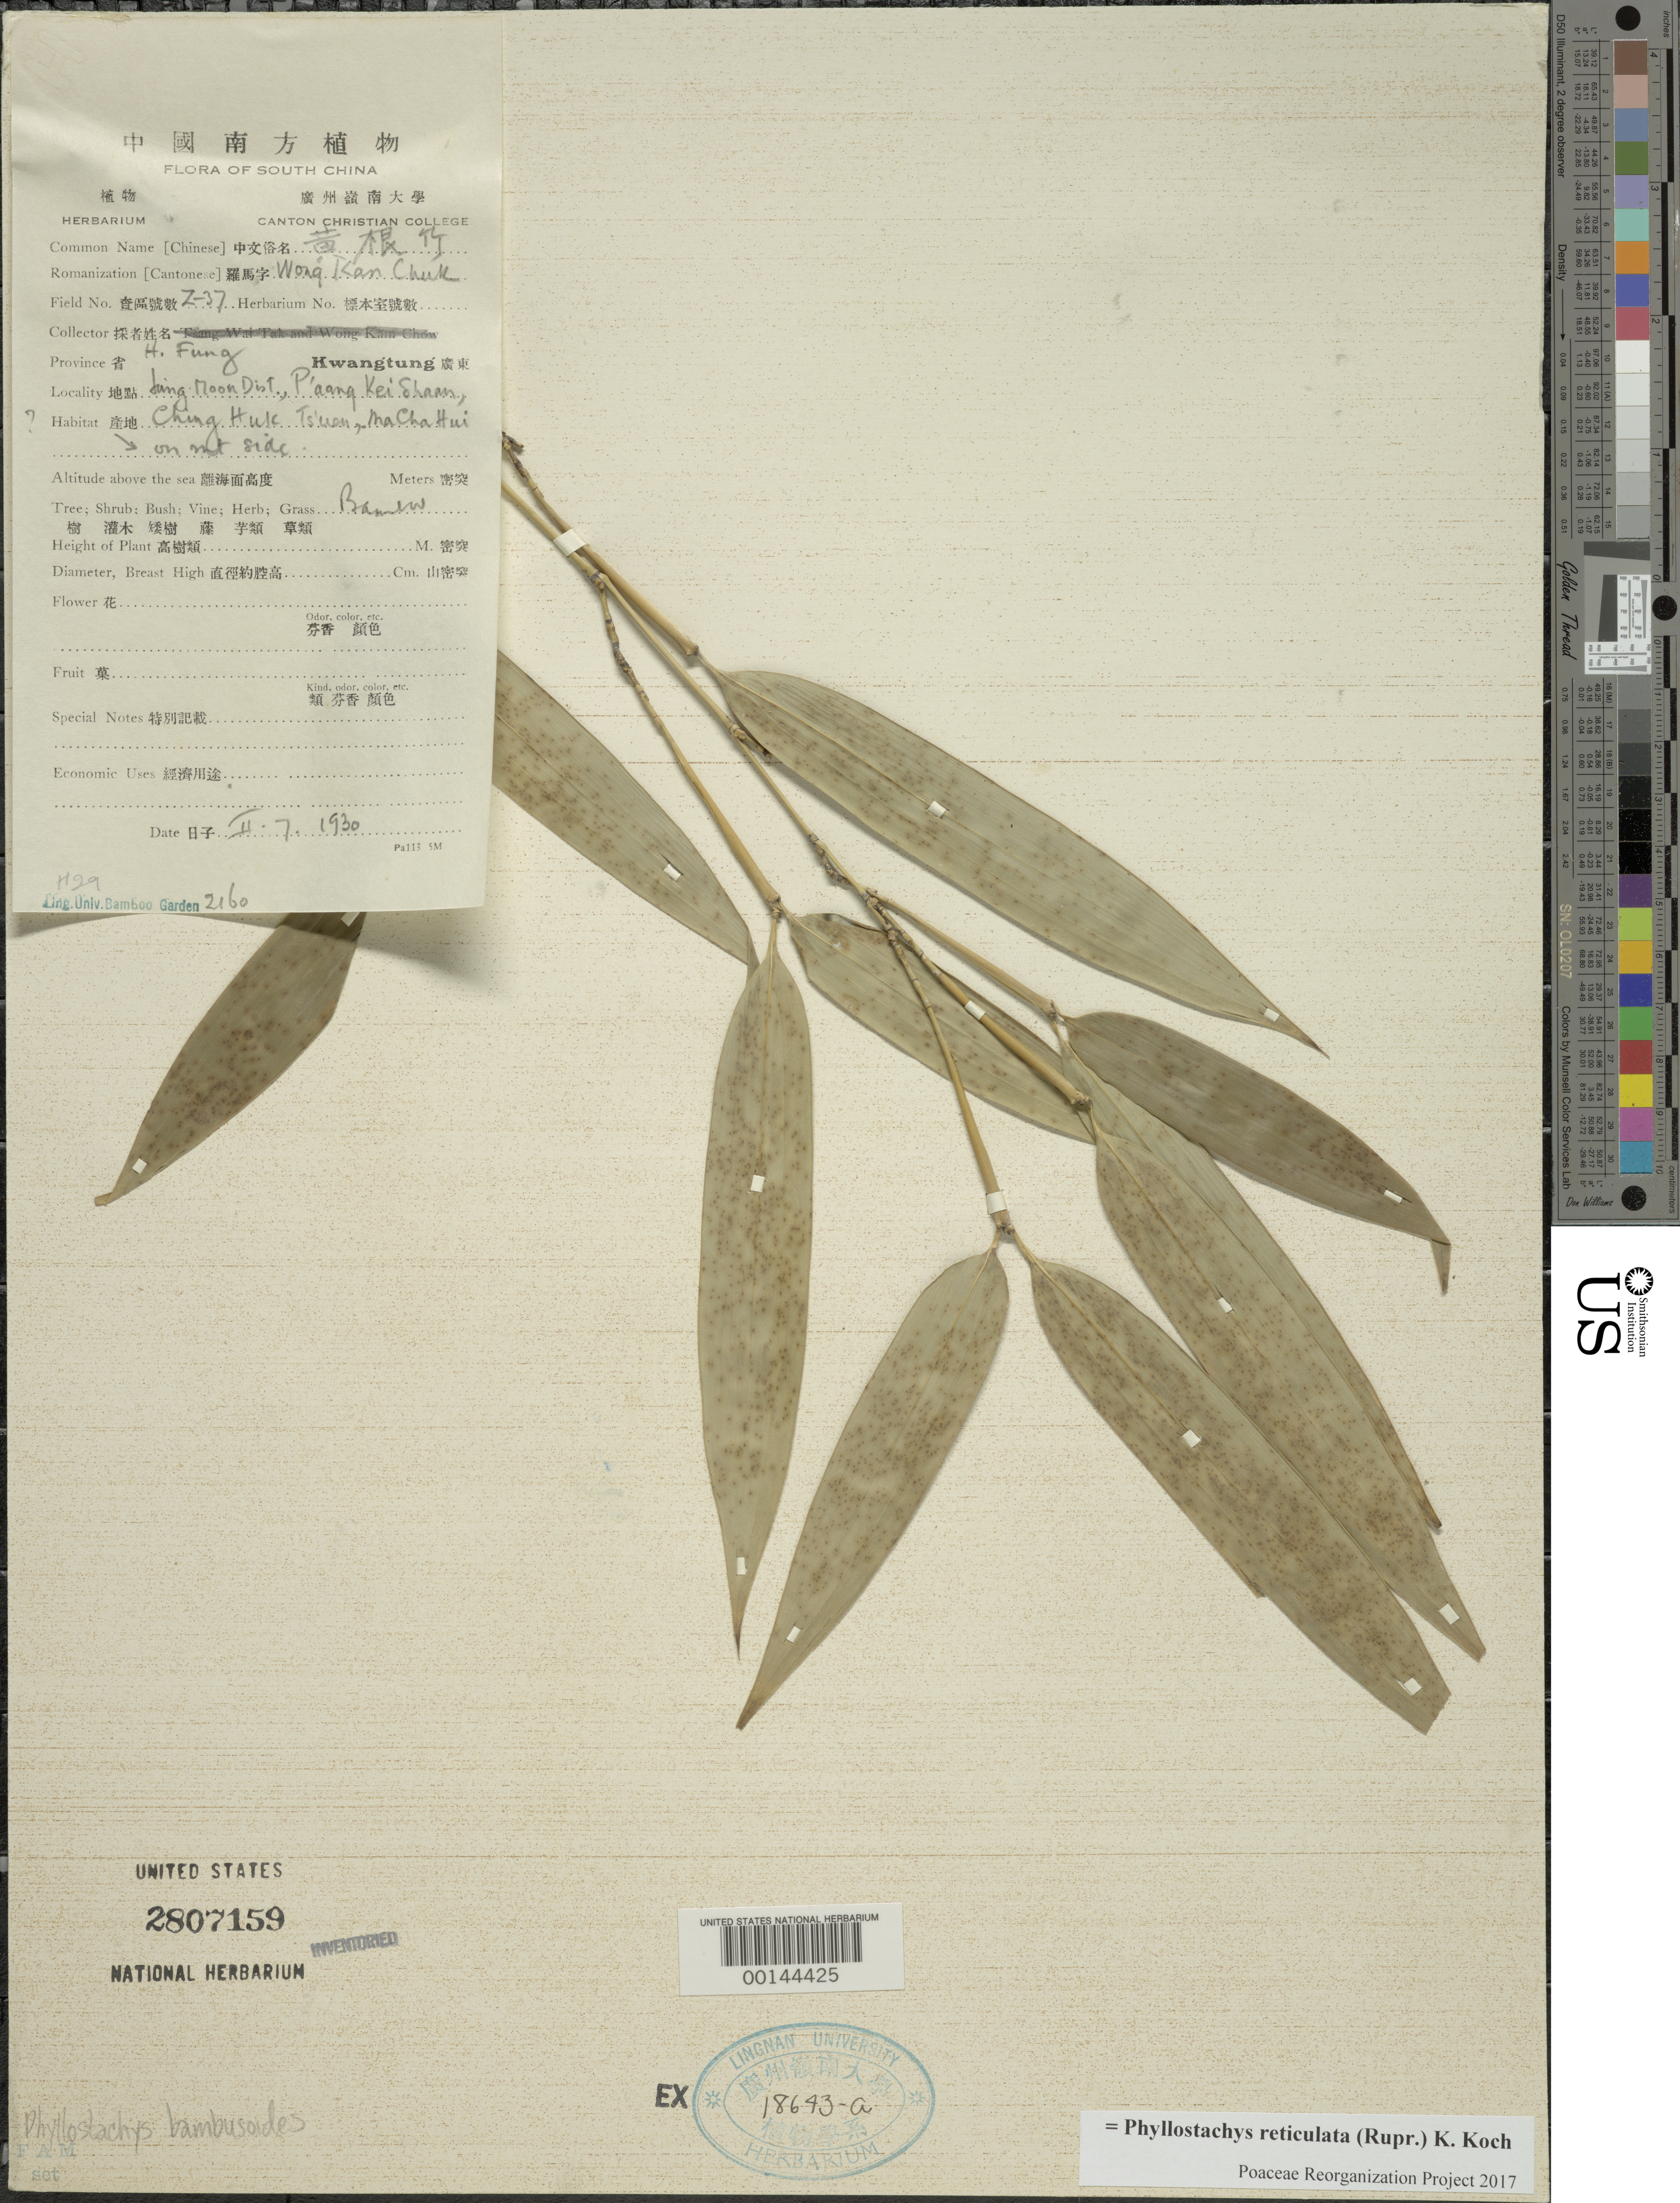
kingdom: Plantae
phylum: Tracheophyta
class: Liliopsida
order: Poales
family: Poaceae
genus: Phyllostachys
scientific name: Phyllostachys reticulata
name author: (Rupr.) K. Koch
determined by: Poaceae Reorganization Project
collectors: H. L. Fung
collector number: Z-37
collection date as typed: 07 Feb 1930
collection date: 1930-02-07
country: China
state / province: Guangdong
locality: Jung moon, p'aang kei shaan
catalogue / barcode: US 2807159